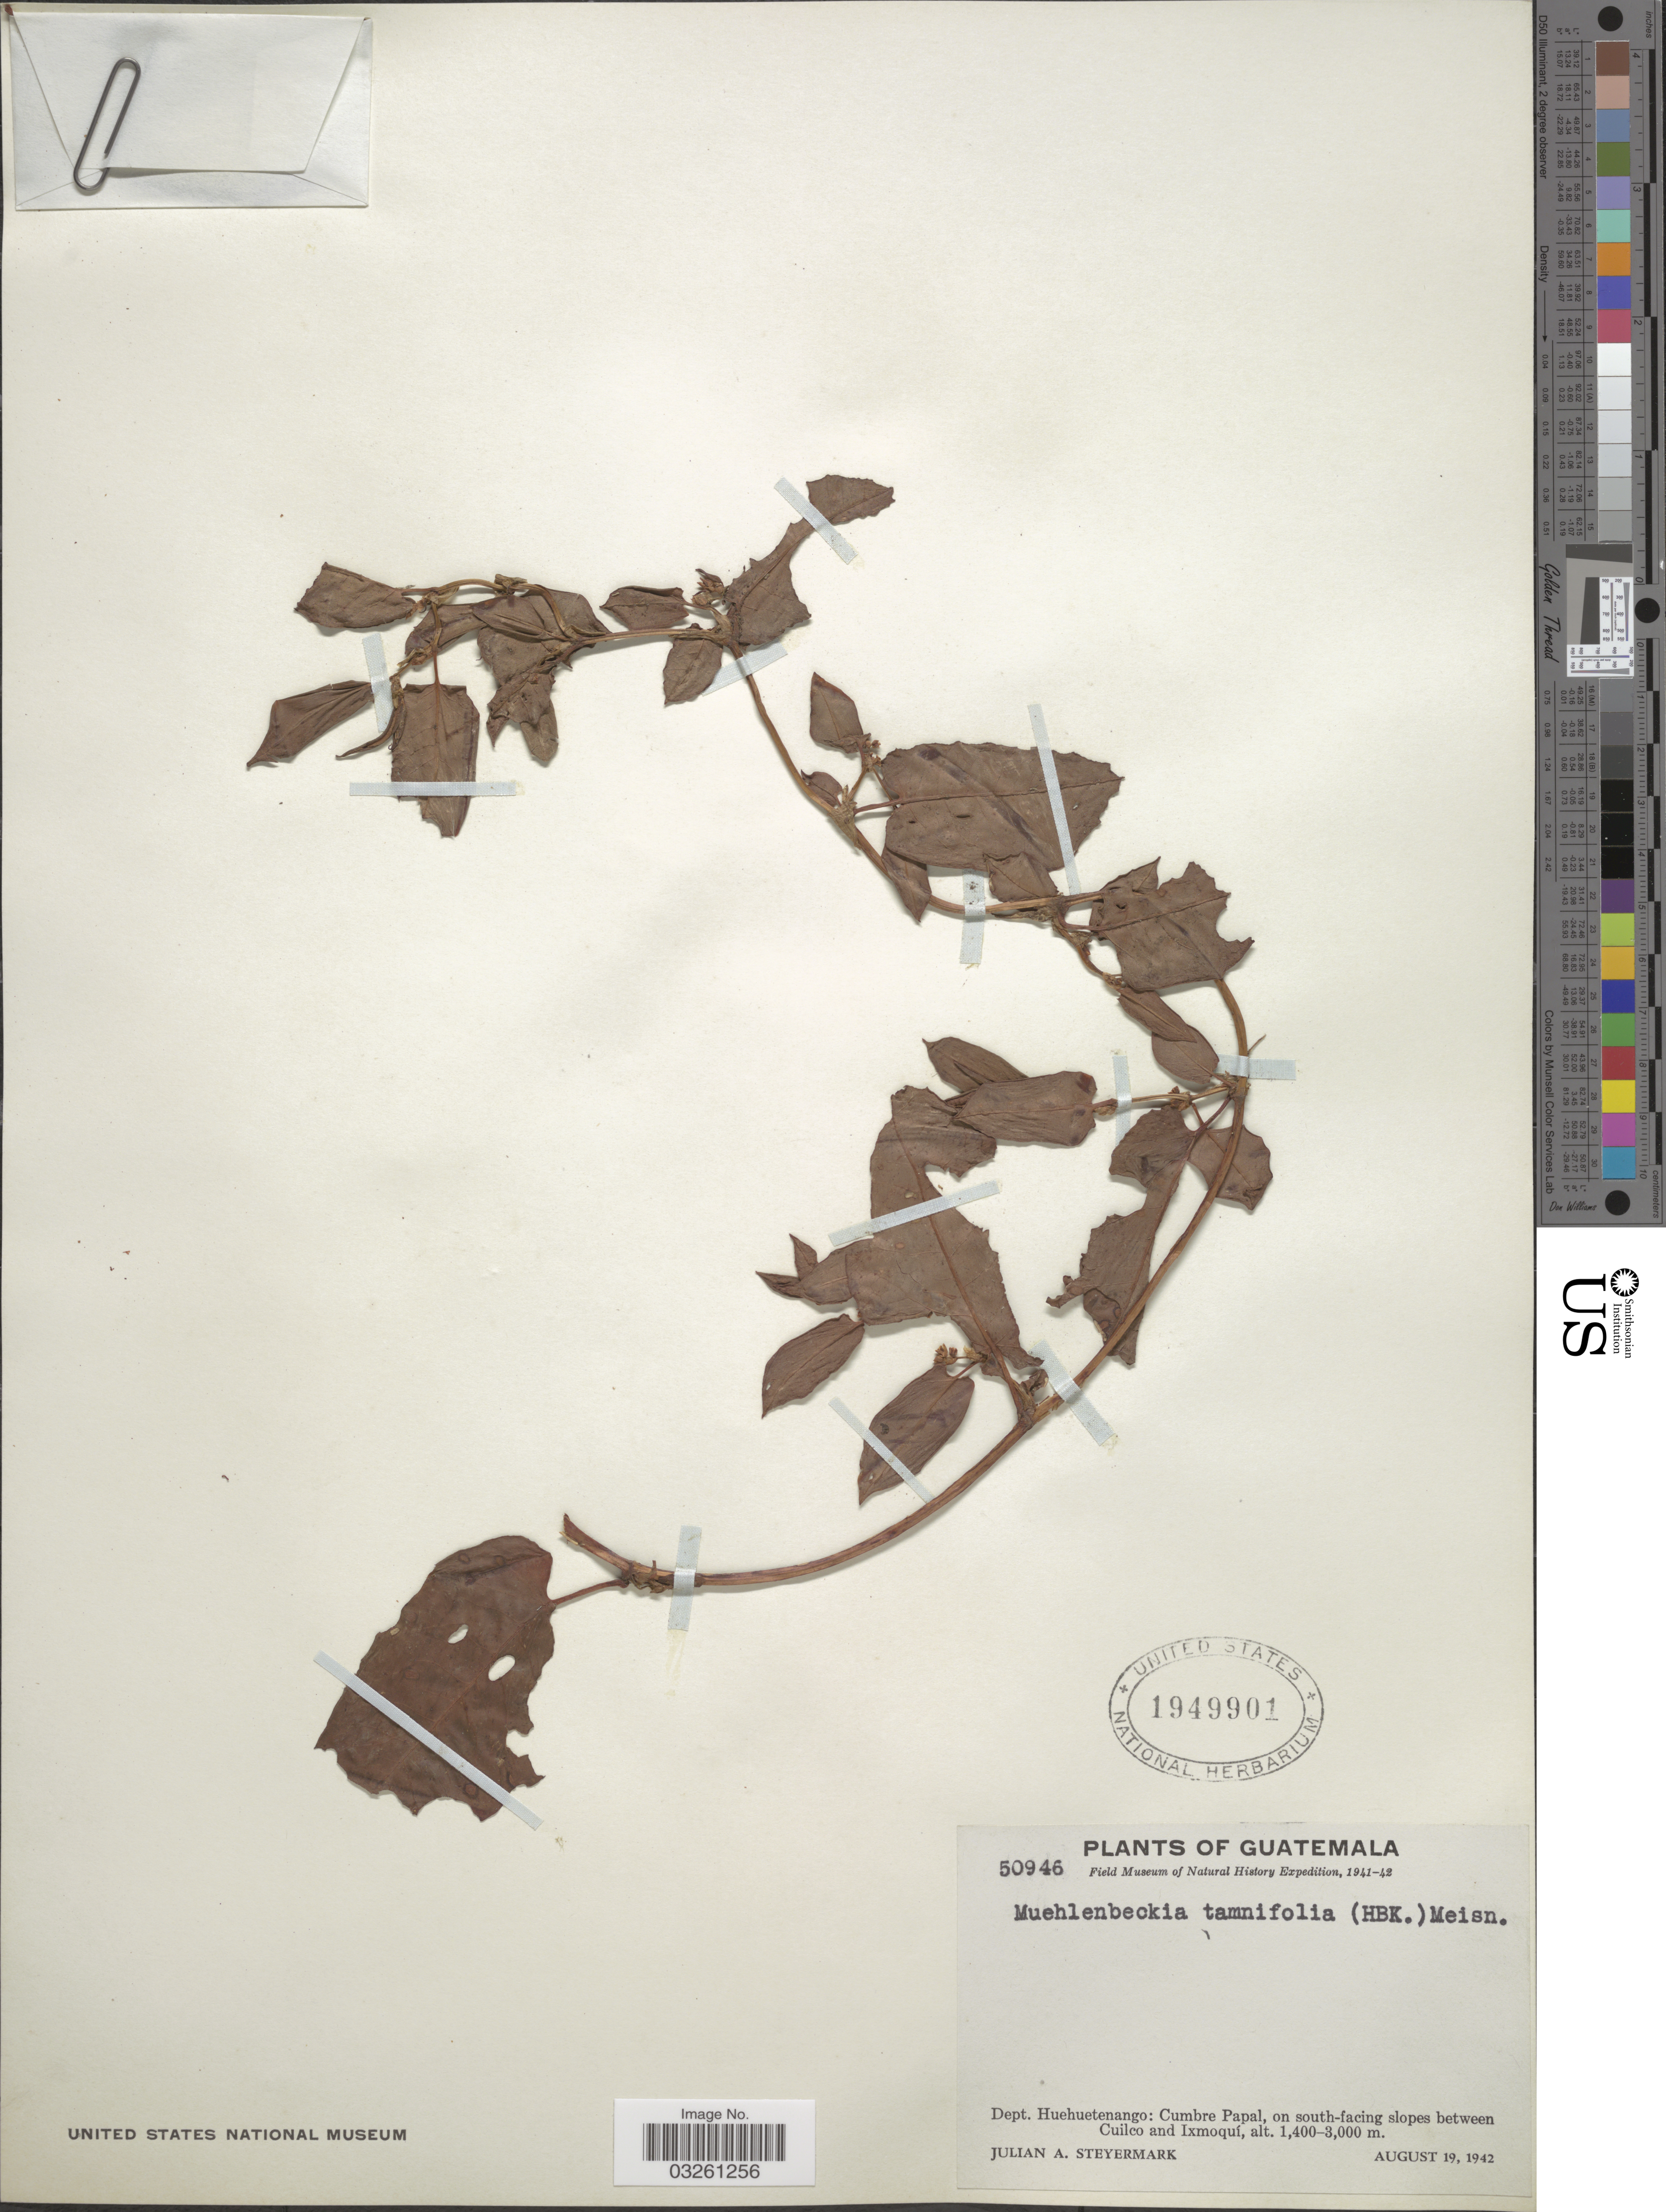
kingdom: Plantae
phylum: Tracheophyta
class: Magnoliopsida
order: Caryophyllales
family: Polygonaceae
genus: Muehlenbeckia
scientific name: Muehlenbeckia tamnifolia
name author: (Kunth) Meisn.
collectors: J. Steyermark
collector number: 50946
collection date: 1942-08-19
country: Guatemala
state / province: Huehuetenango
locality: Dept. Huehuetenango: Cumbre Papal, on south-facing slopes between Cuilco and Ixmoquí.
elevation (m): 1400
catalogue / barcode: US 1949901